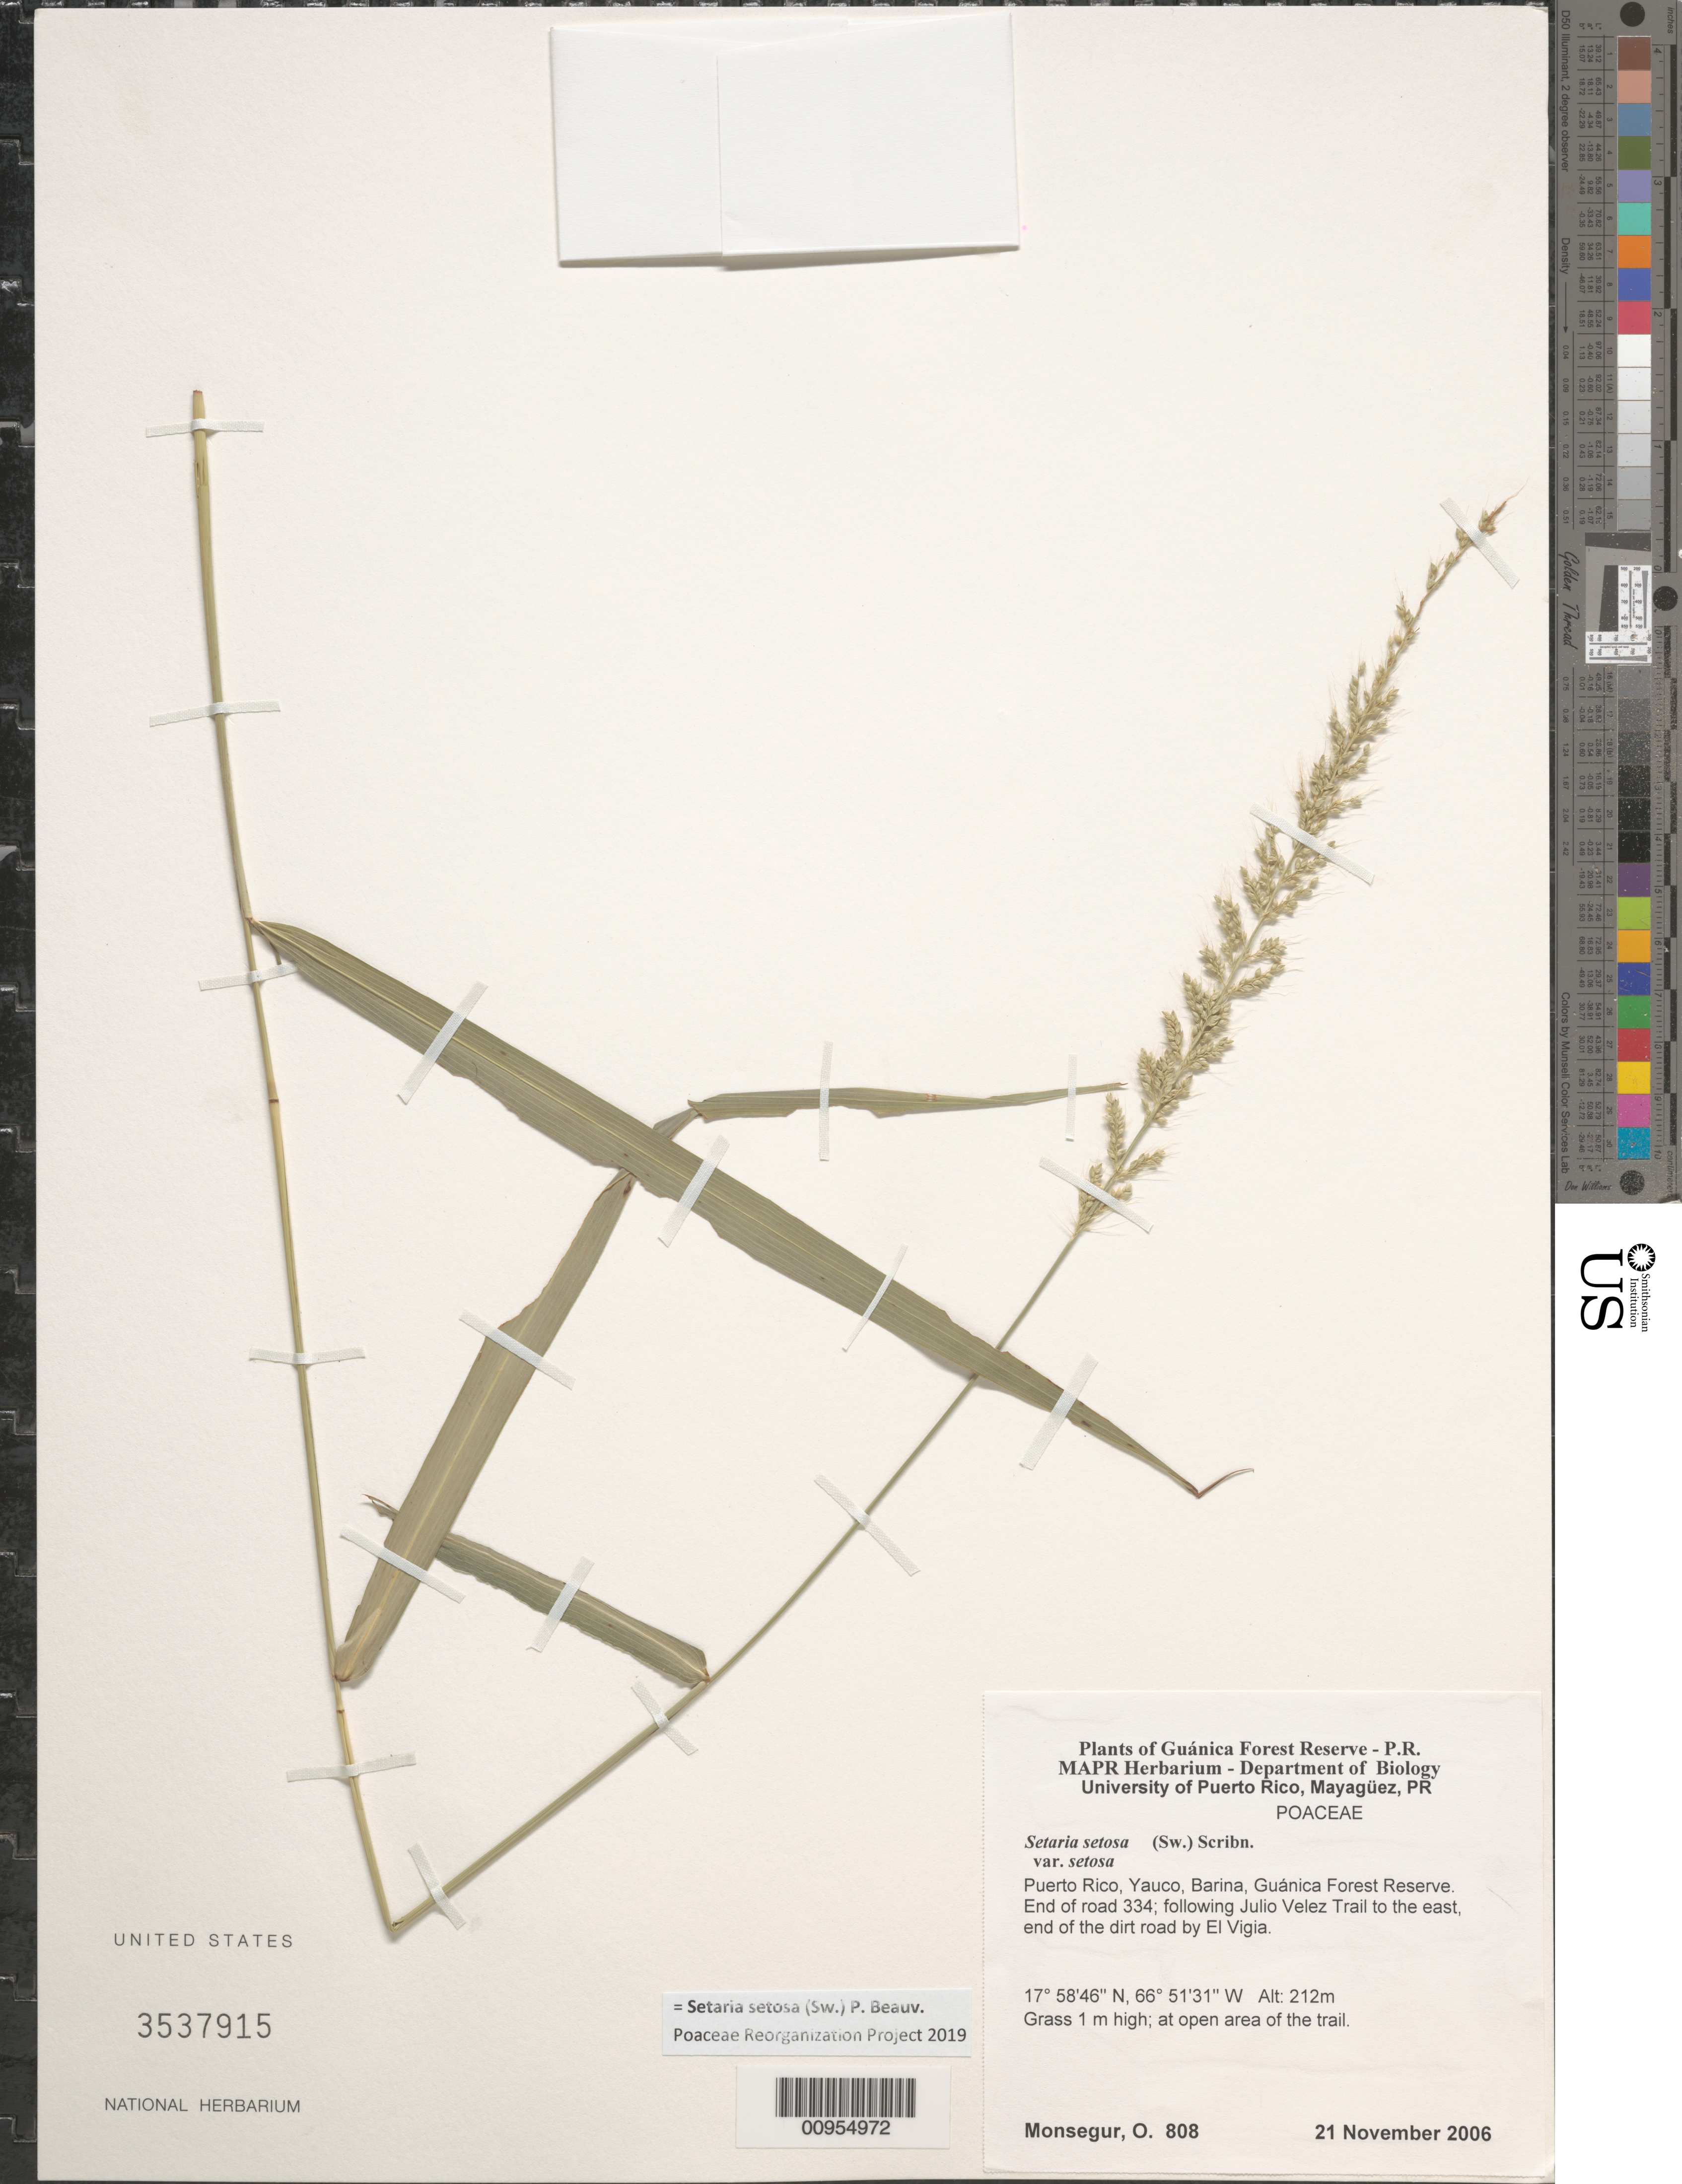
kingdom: Plantae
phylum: Tracheophyta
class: Liliopsida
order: Poales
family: Poaceae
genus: Setaria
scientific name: Setaria setosa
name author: (Sw.) P. Beauv.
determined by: Poaceae Reorganization Project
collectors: O. Monsegur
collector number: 808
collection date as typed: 21 Nov 2006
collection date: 2006-11-21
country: Puerto Rico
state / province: Yauco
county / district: Barina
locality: Guánica Forest Reserve. End of road 334; following Julio Vélez Trail to the east, end of the dirt road by El Vigía.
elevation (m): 212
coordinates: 17.58461, 66.51308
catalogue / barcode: US 3537915